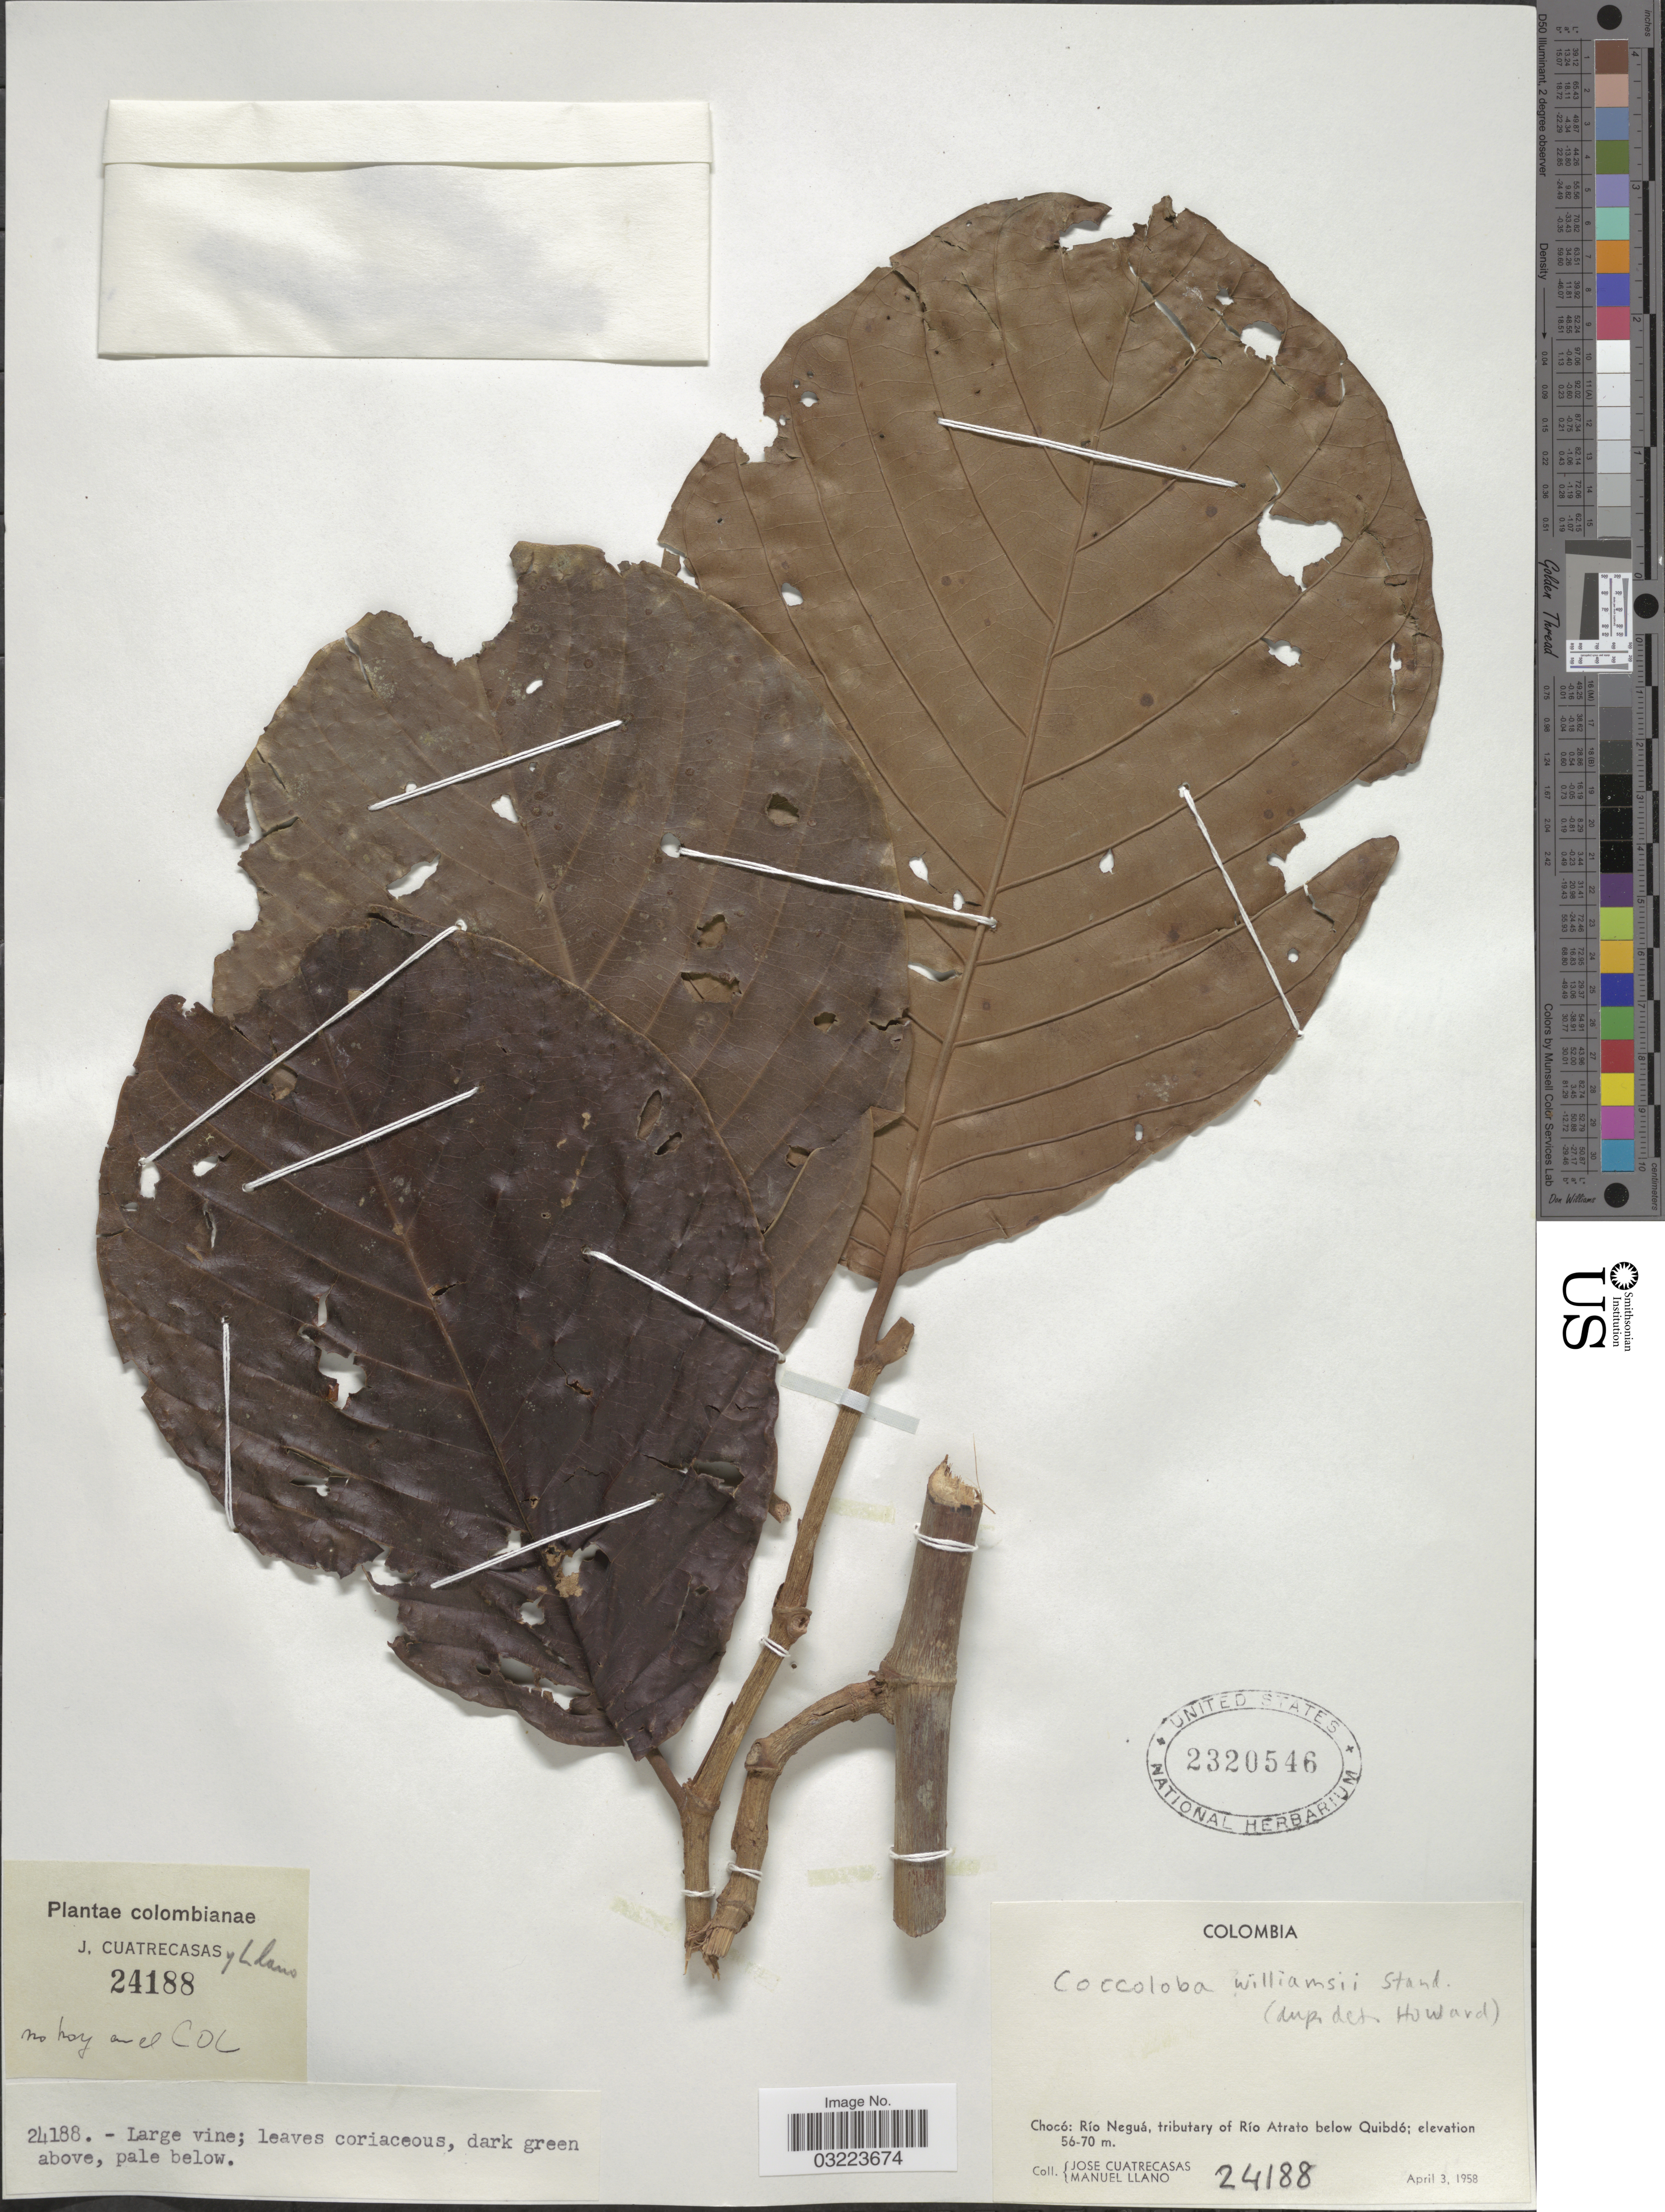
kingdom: Plantae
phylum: Tracheophyta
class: Magnoliopsida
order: Caryophyllales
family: Polygonaceae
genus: Coccoloba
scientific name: Coccoloba williamsii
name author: Standl.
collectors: J. Cuatrecasas & M. Llano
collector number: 24188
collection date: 1958-04-03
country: Colombia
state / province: Chocó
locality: Río Neguá, tributary of Río Atrato below Quibdó.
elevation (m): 56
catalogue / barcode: US 2320546